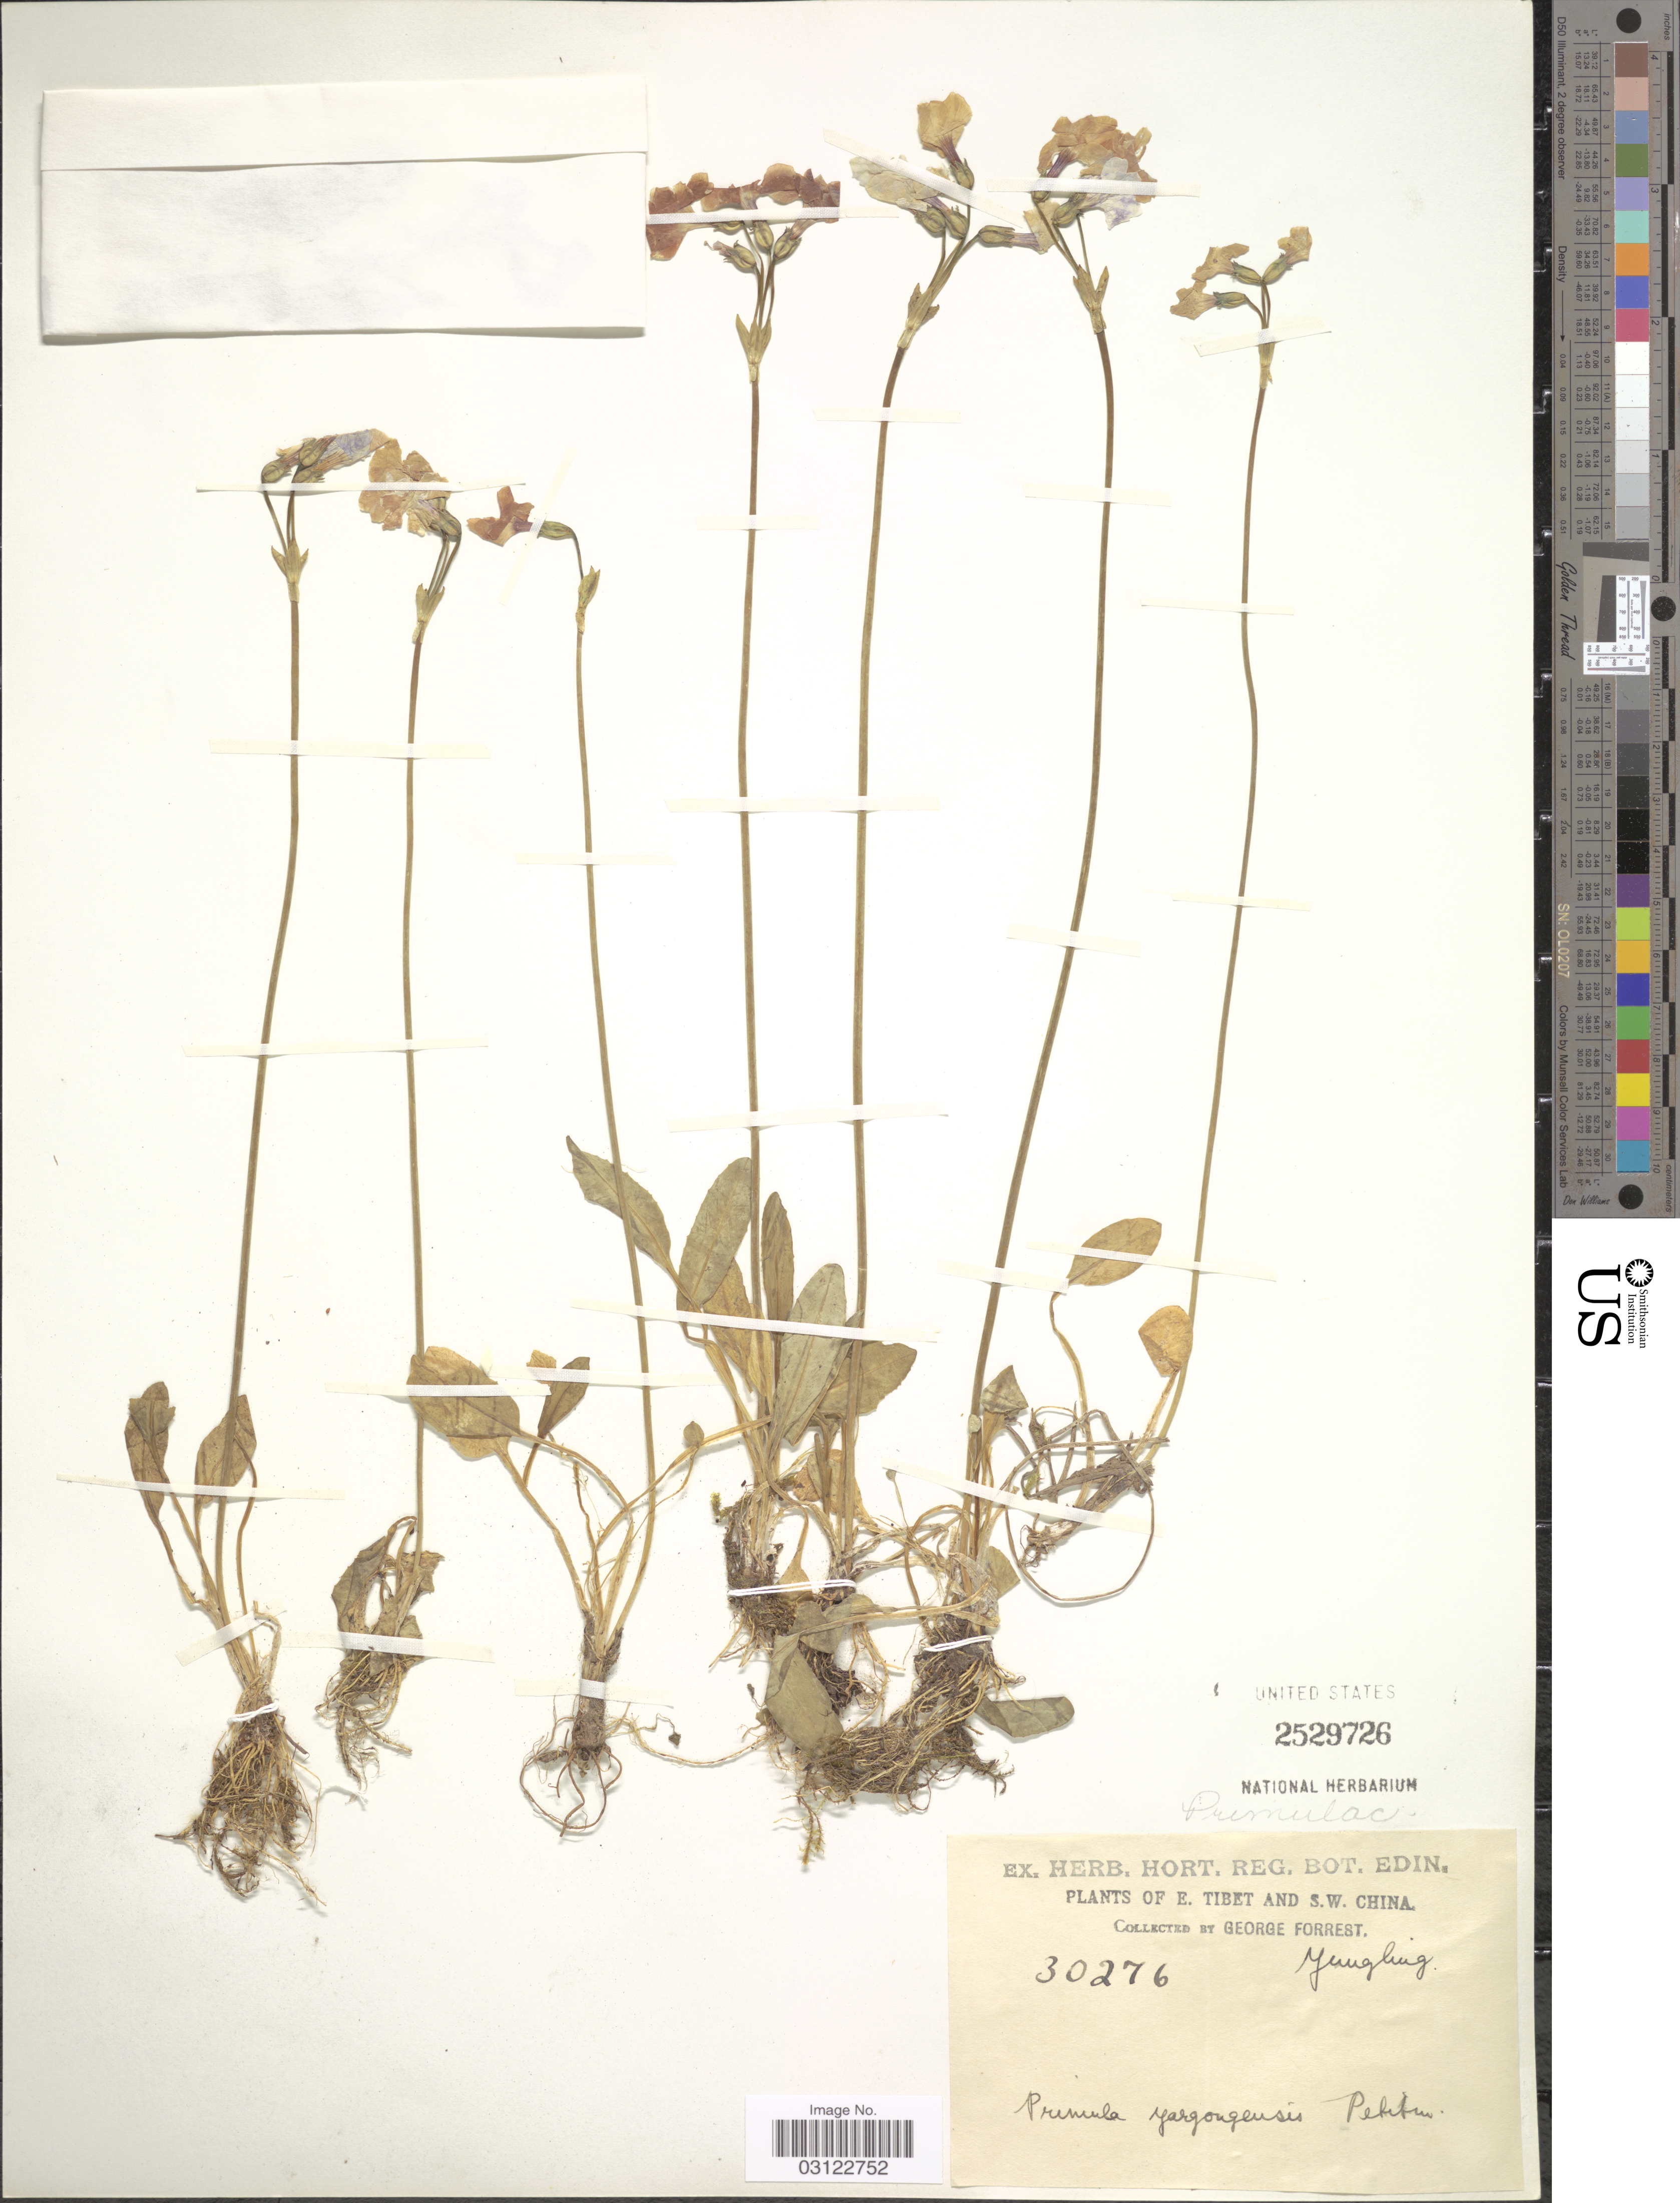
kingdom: Plantae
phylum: Tracheophyta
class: Magnoliopsida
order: Ericales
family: Primulaceae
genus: Primula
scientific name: Primula yargongensis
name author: Petitm.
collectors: G. Forrest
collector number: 30276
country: China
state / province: Xizang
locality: E. Tibet and S.W. China. Yengling [interpreted].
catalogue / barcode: US 2529726